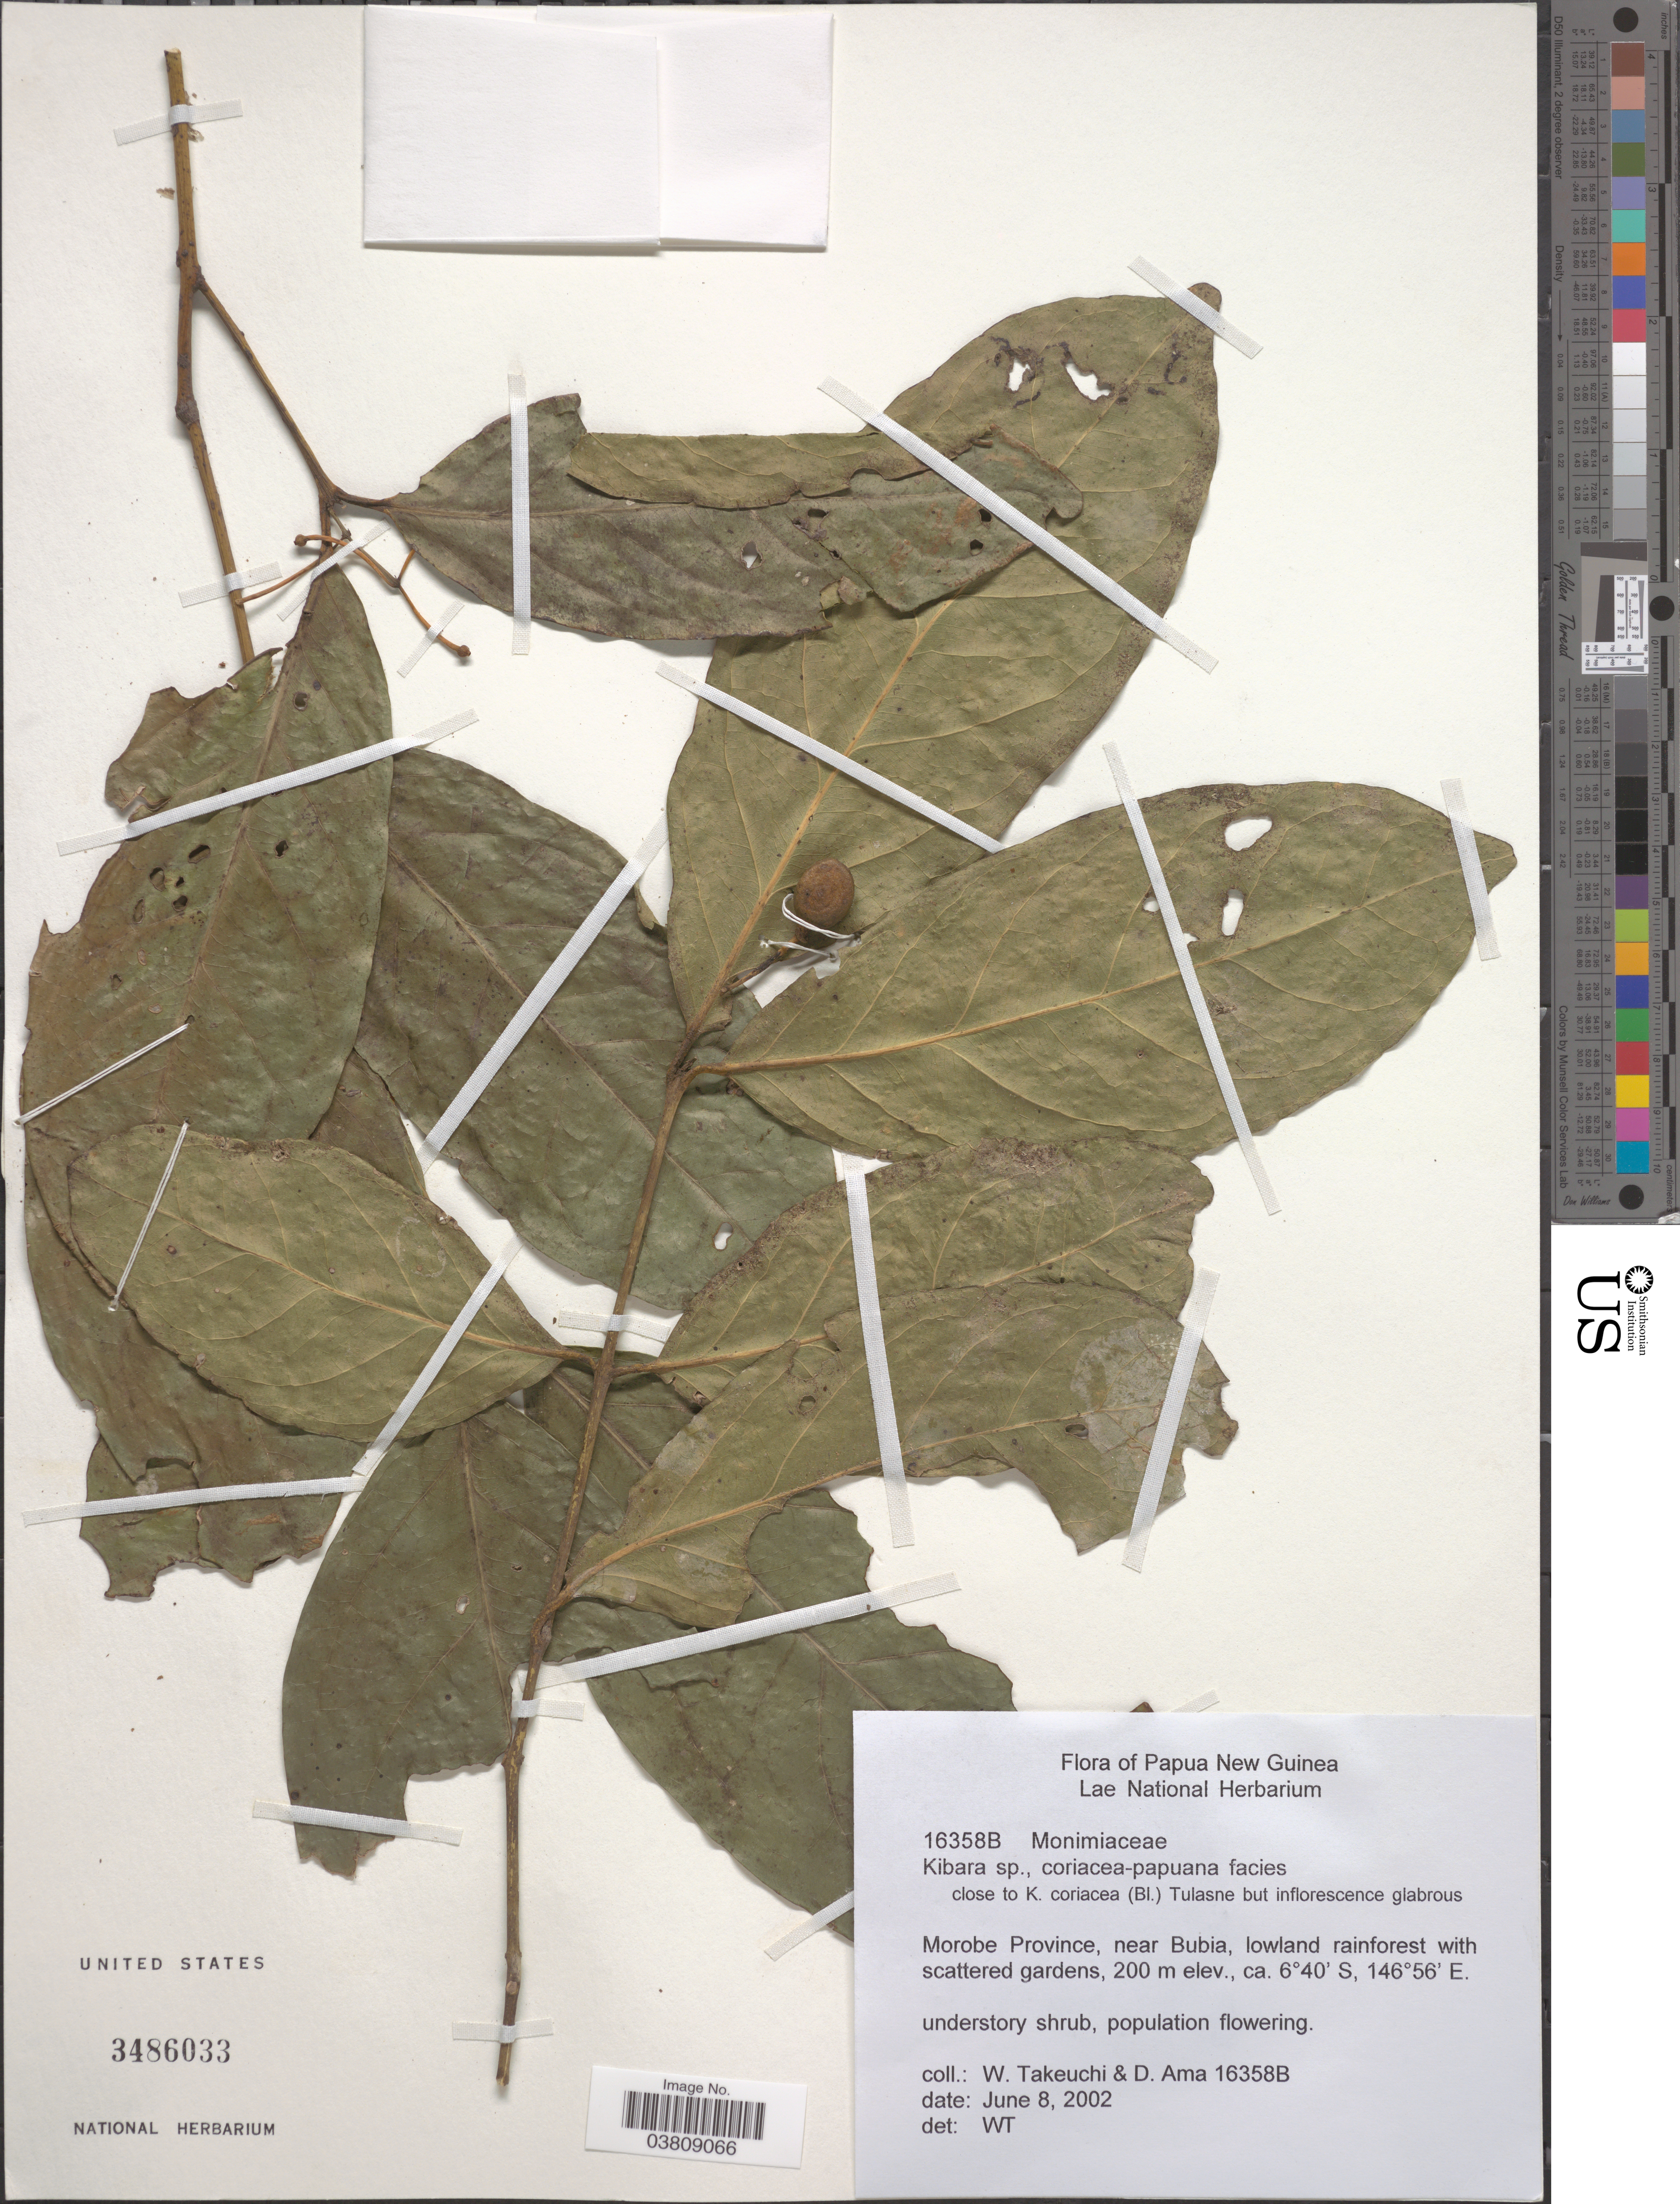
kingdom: Plantae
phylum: Tracheophyta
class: Magnoliopsida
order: Laurales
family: Monimiaceae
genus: Kibara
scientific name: Kibara sp.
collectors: W. Takeuchi & D. Ama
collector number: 16358B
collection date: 2002-06-08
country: Papua New Guinea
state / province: Morobe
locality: Near Bubia.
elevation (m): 200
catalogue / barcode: US 3486033